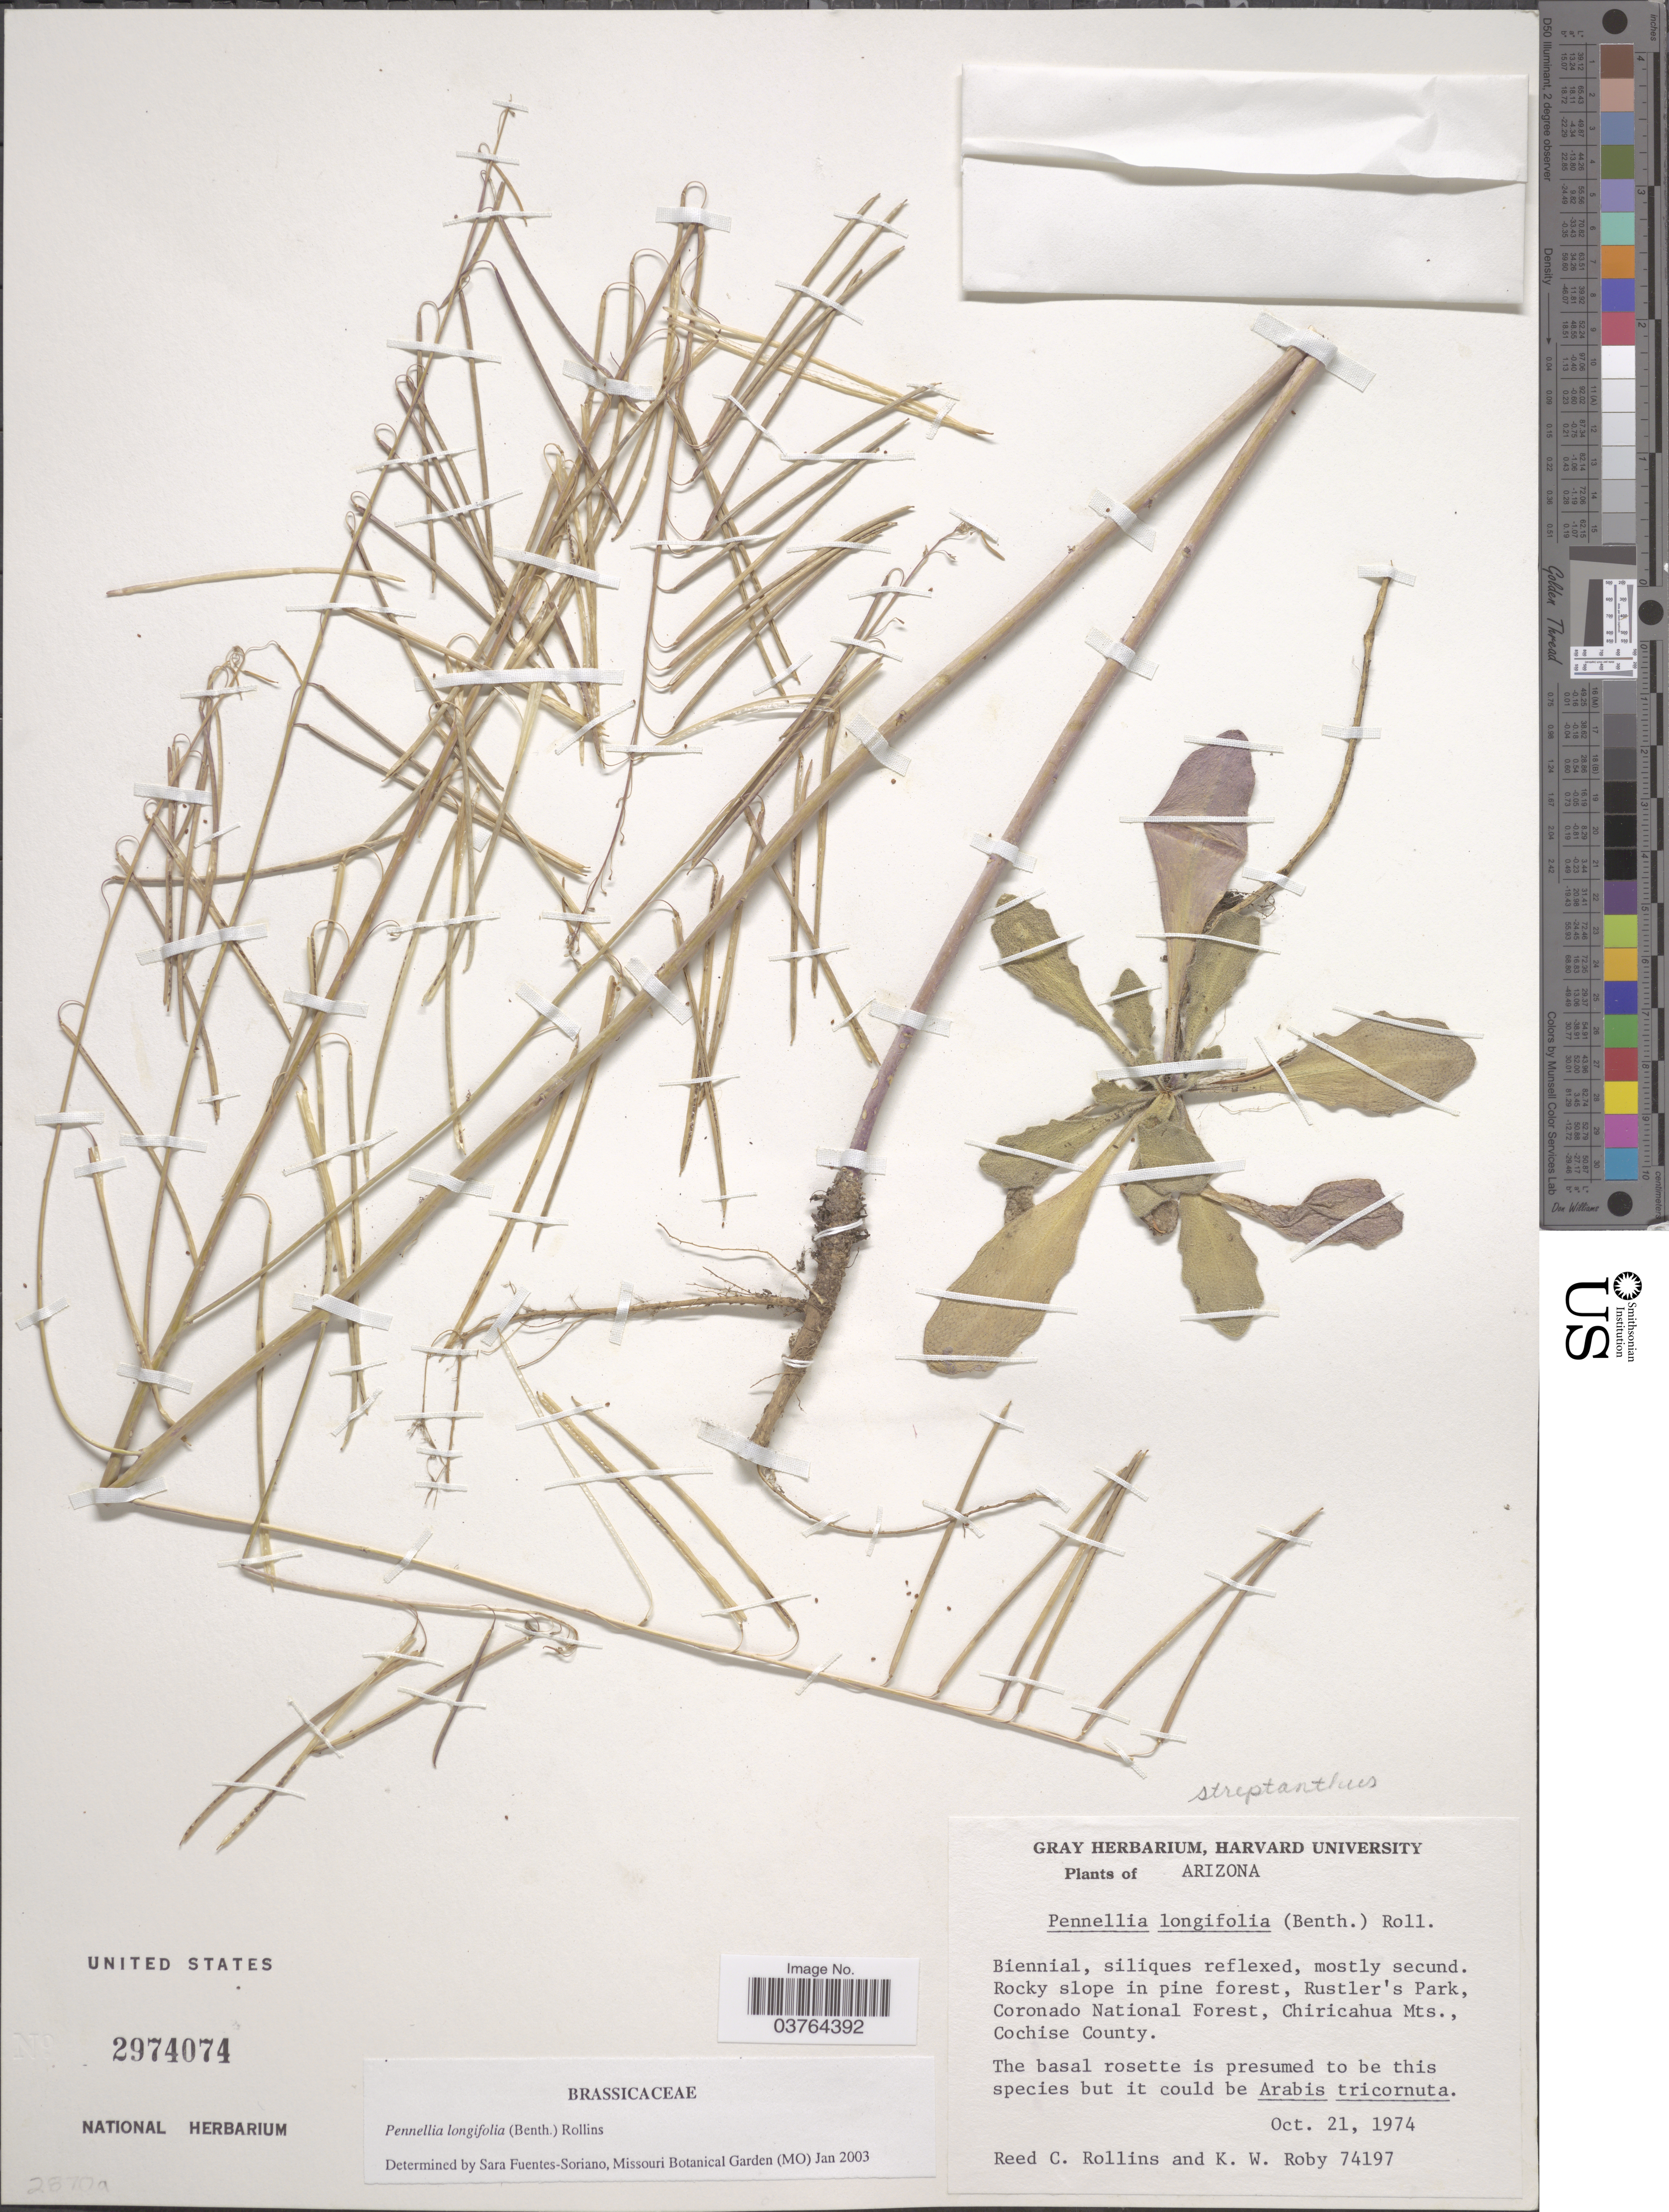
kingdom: Plantae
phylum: Tracheophyta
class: Magnoliopsida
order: Brassicales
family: Brassicaceae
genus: Pennellia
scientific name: Pennellia longifolia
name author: (Benth.) Rollins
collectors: R. C. Rollins & K. W. Roby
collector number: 74197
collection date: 1974-10-21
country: United States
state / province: Arizona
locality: Rustler's Park, Coronado National Forest, Chiricahua Mts., Cochise County.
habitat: rocky slopes in pine forest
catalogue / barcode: US 2974074